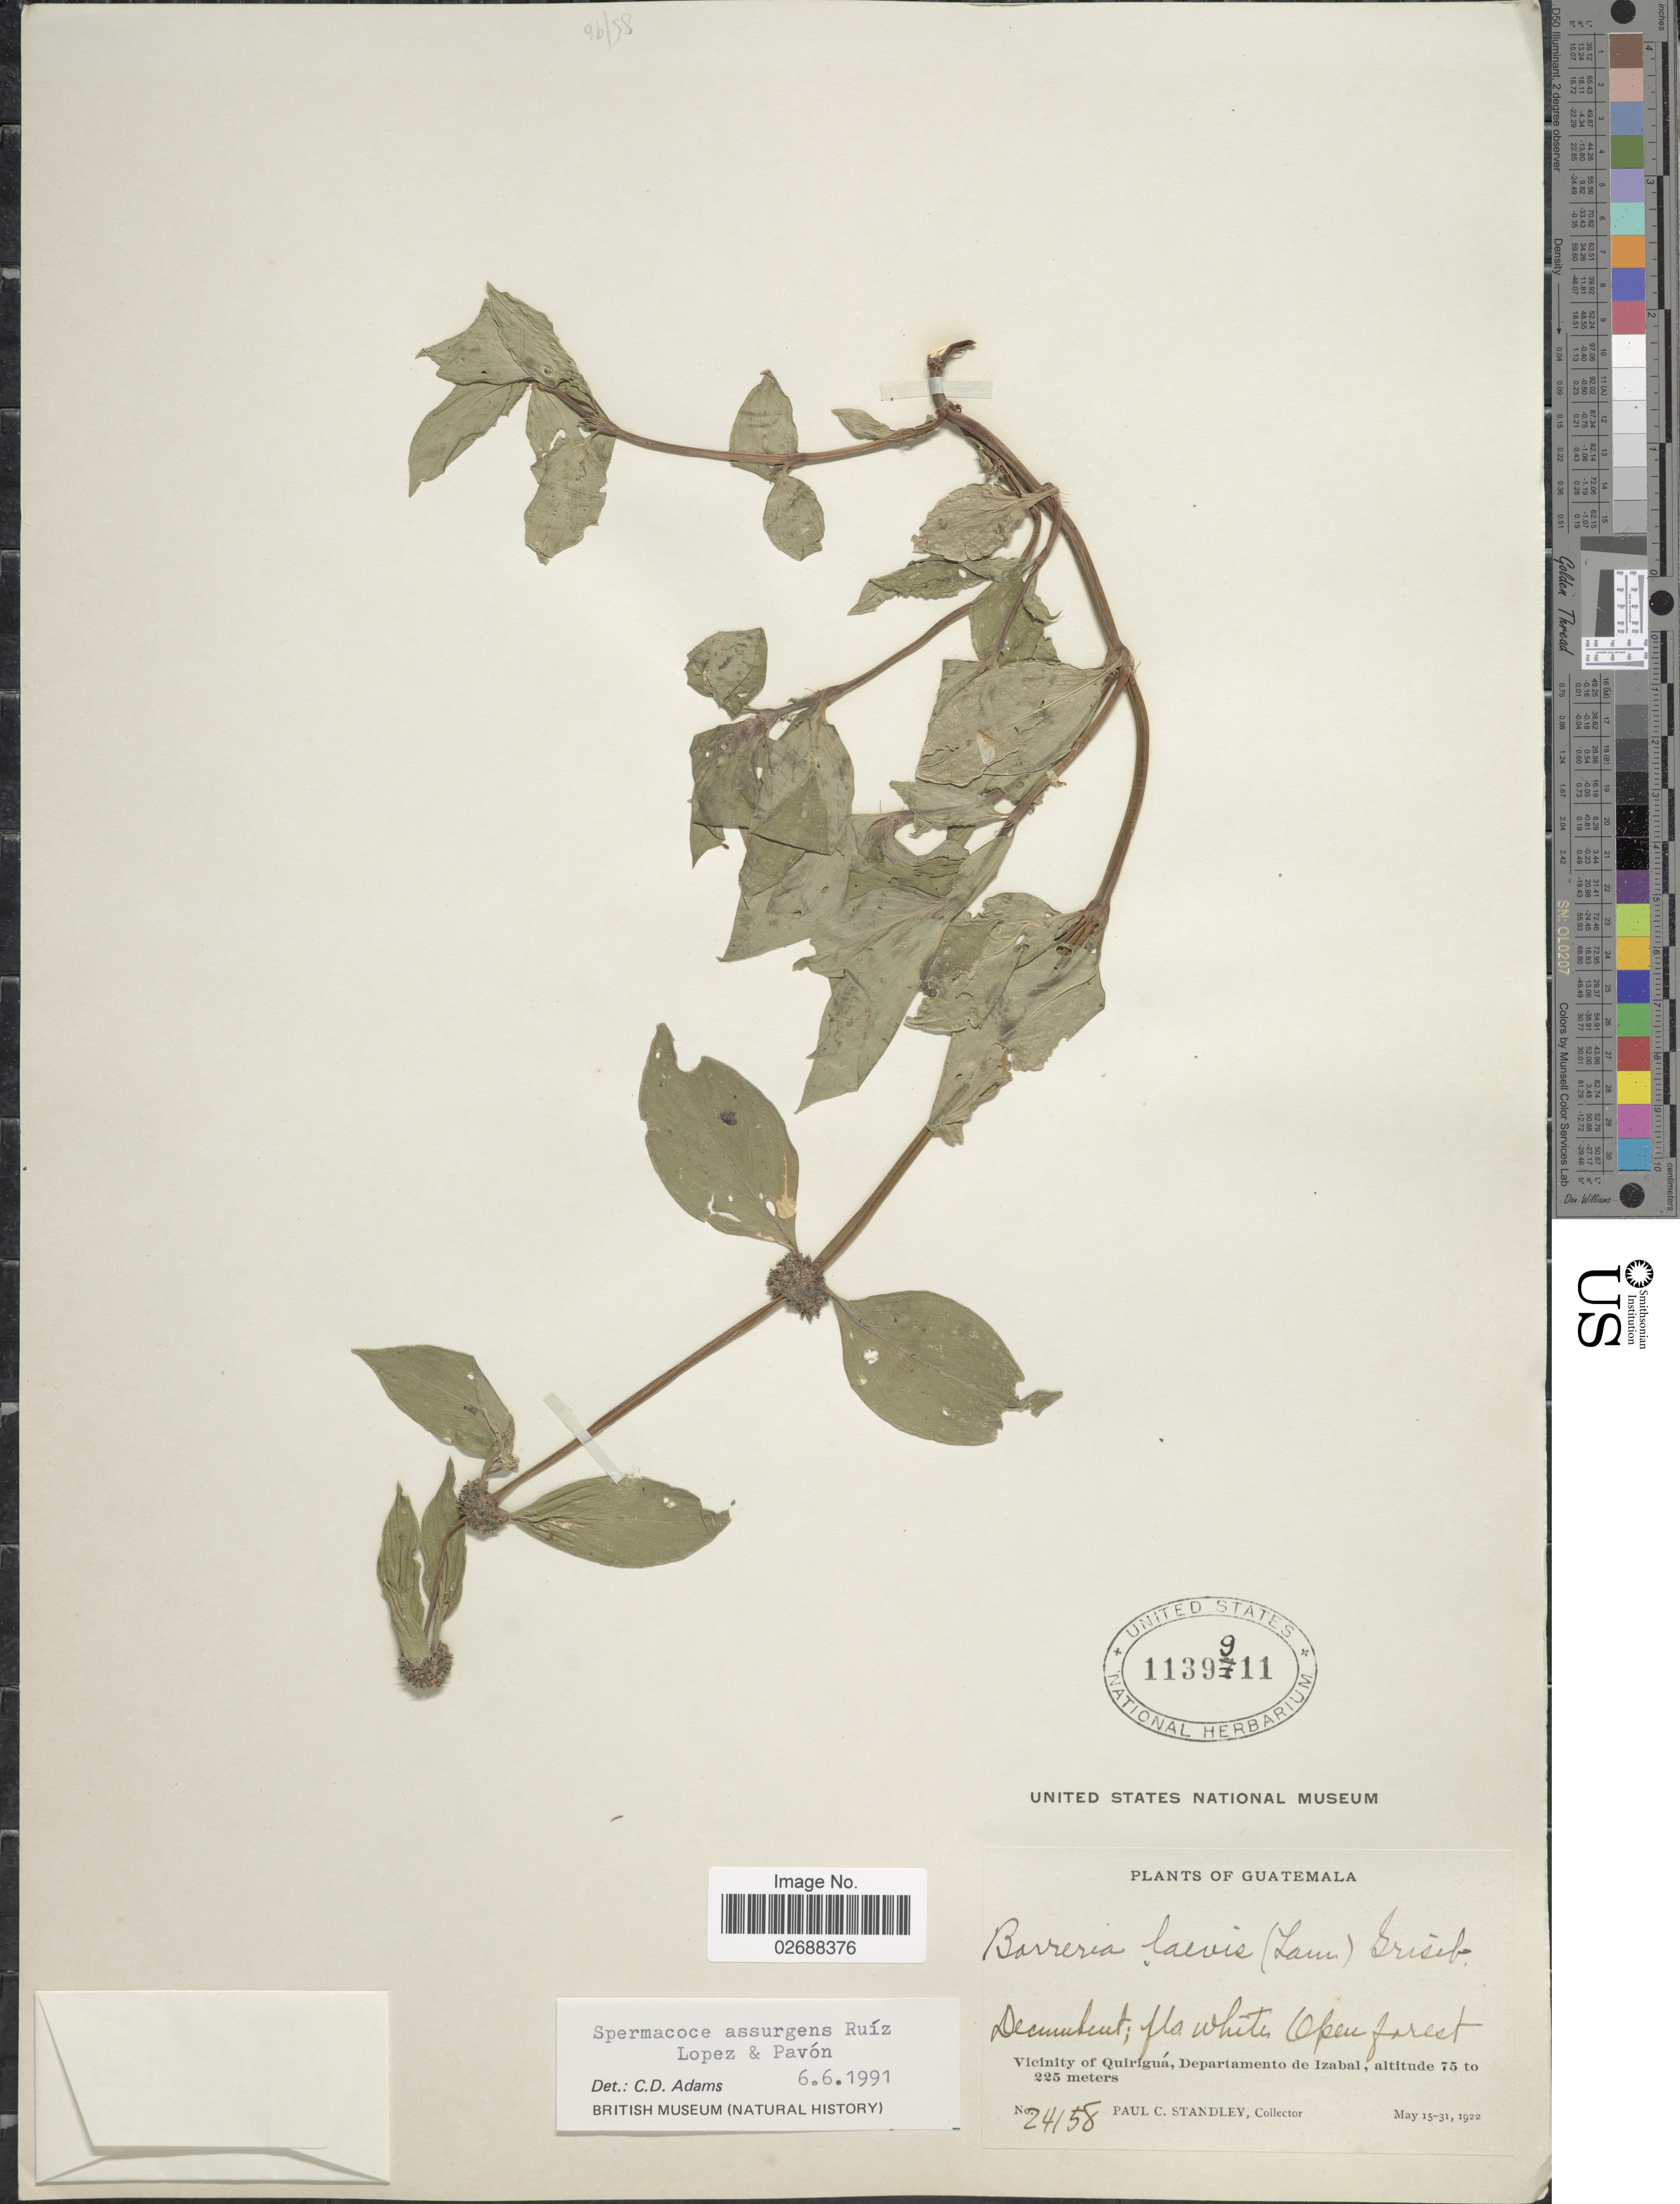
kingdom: Plantae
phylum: Tracheophyta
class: Magnoliopsida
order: Gentianales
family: Rubiaceae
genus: Borreria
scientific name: Borreria assurgens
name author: (Ruiz & Pav.) Griseb.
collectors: P. C. Standley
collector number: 24158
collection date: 1922-05-15/1922-05-31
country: Guatemala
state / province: Izabal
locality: Vicinity of Quiriguá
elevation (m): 75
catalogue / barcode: US 1139911